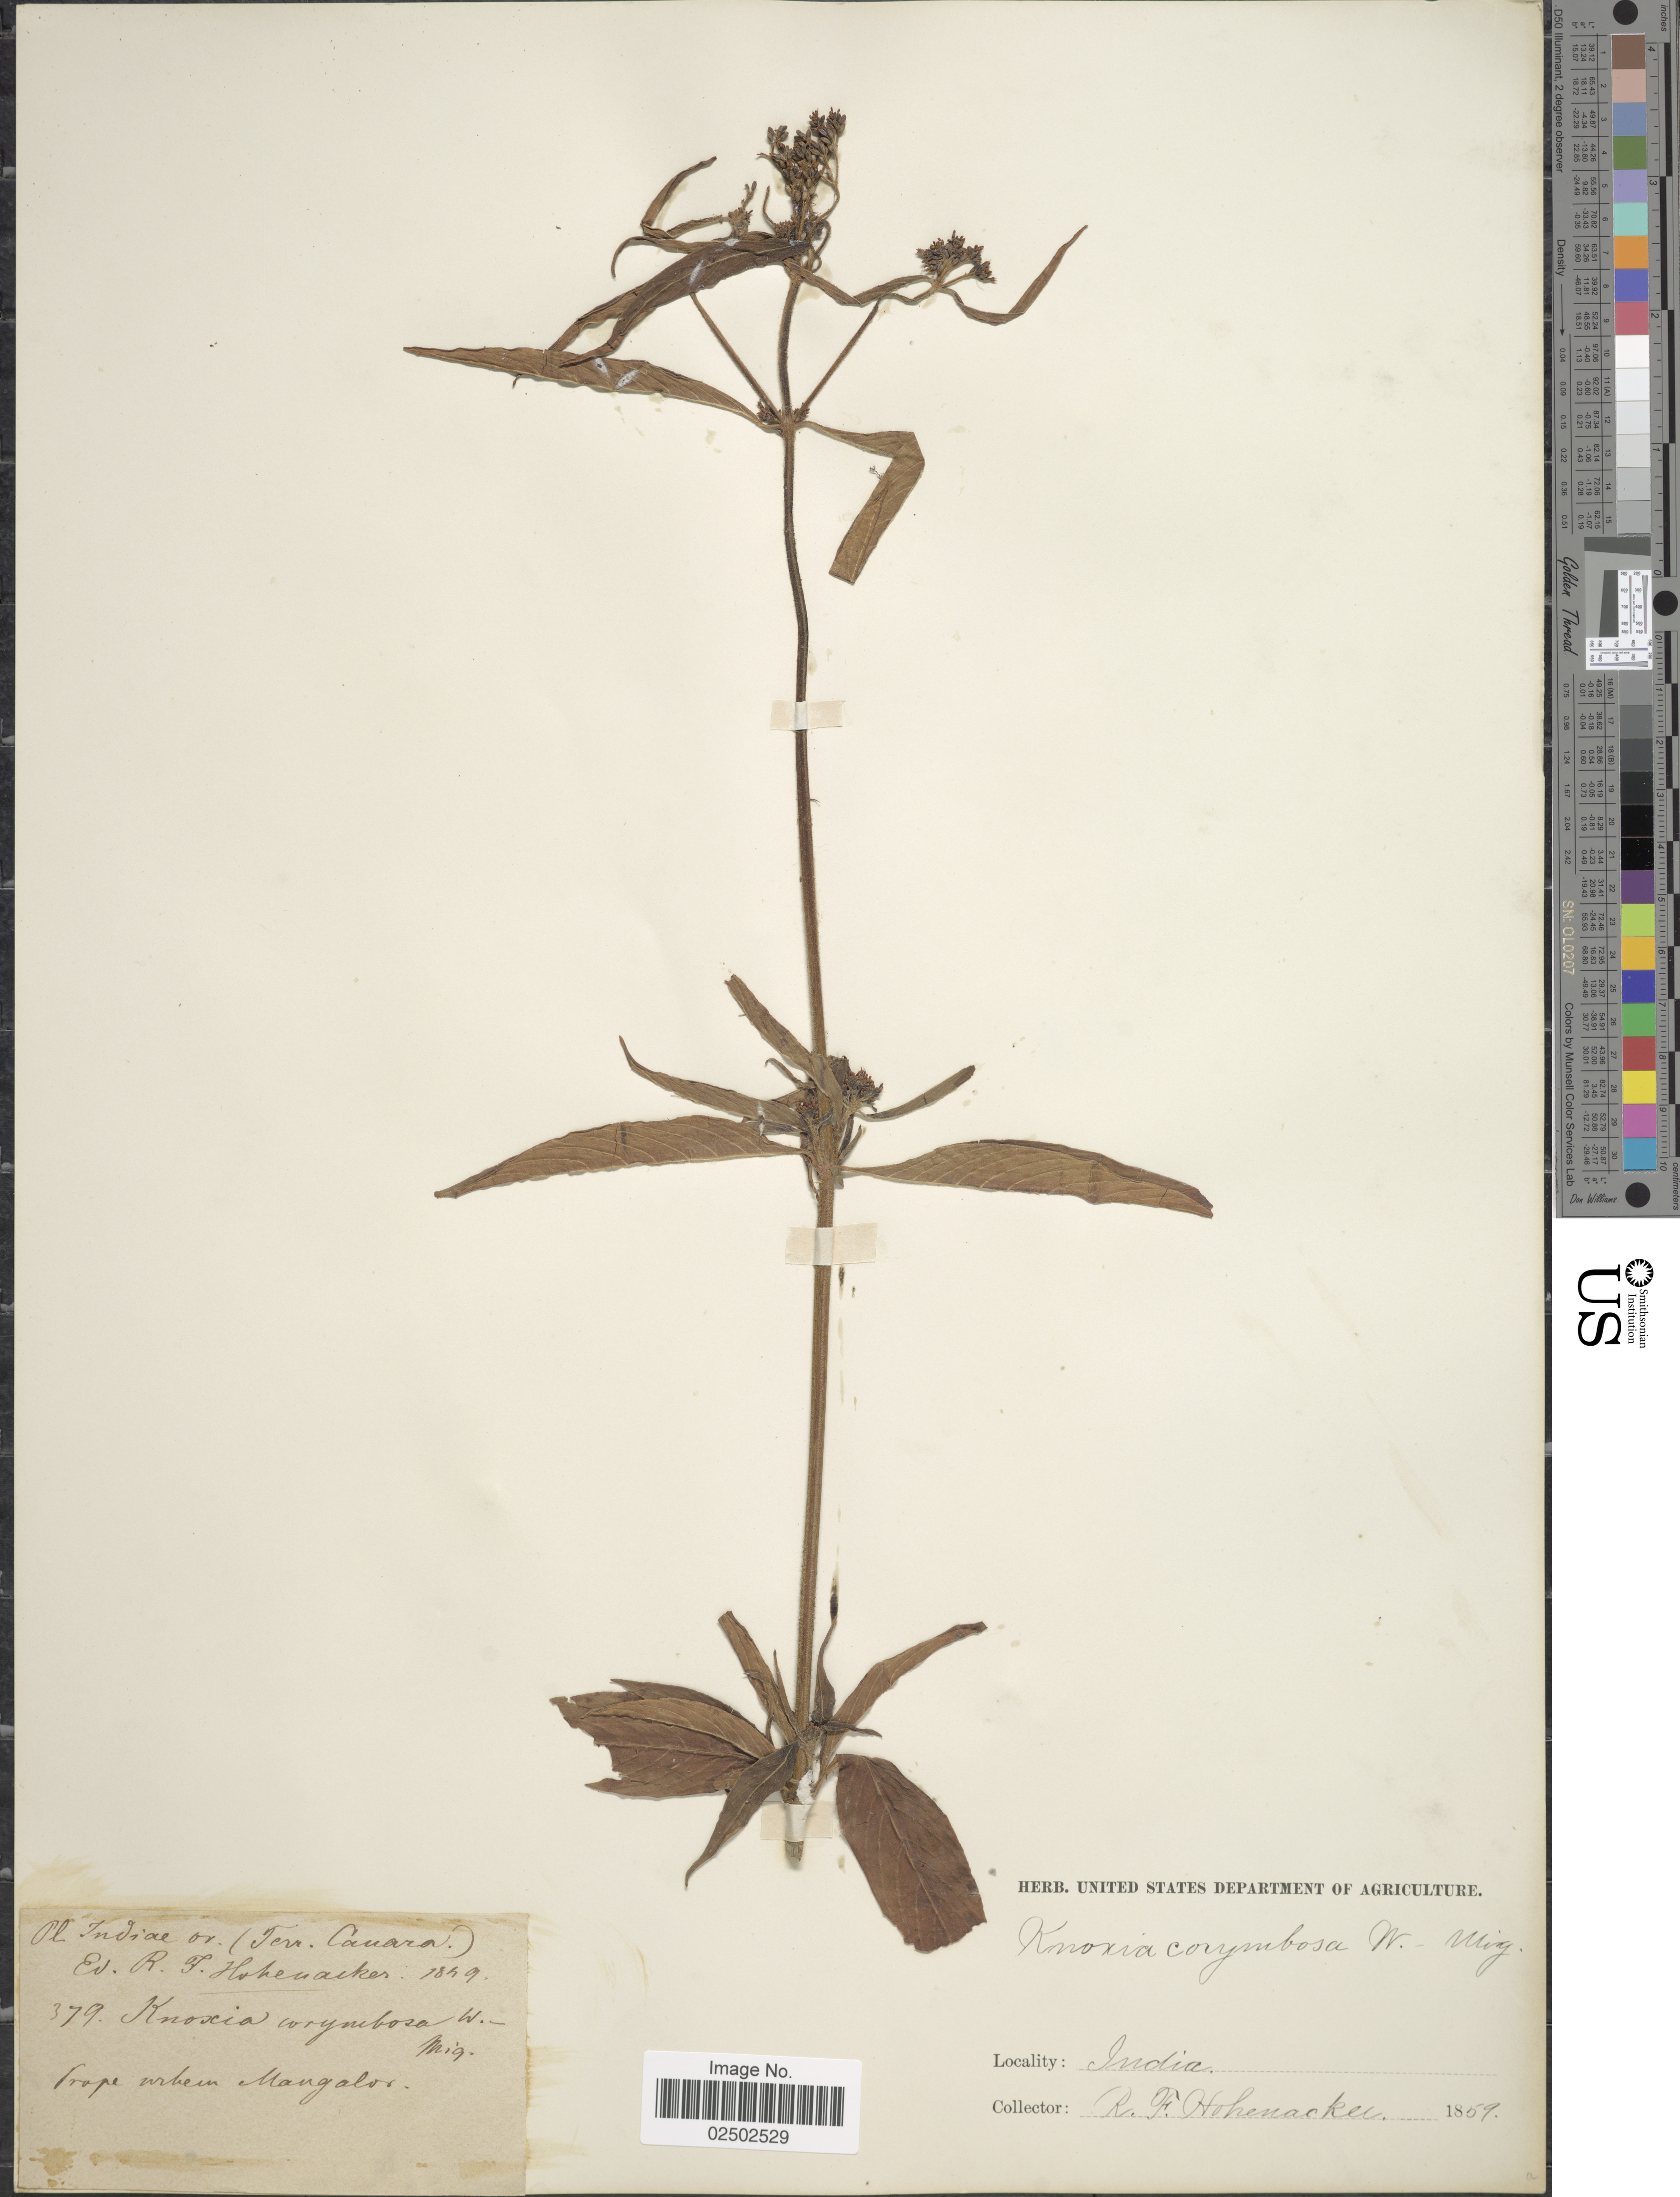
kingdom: Plantae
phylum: Tracheophyta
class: Magnoliopsida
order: Gentianales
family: Rubiaceae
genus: Knoxia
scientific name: Knoxia corymbosa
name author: Willd.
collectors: R. F. Hohenacker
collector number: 379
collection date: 1859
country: India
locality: Indiae or. (Terr. Canara) Prope urbem Mangalor